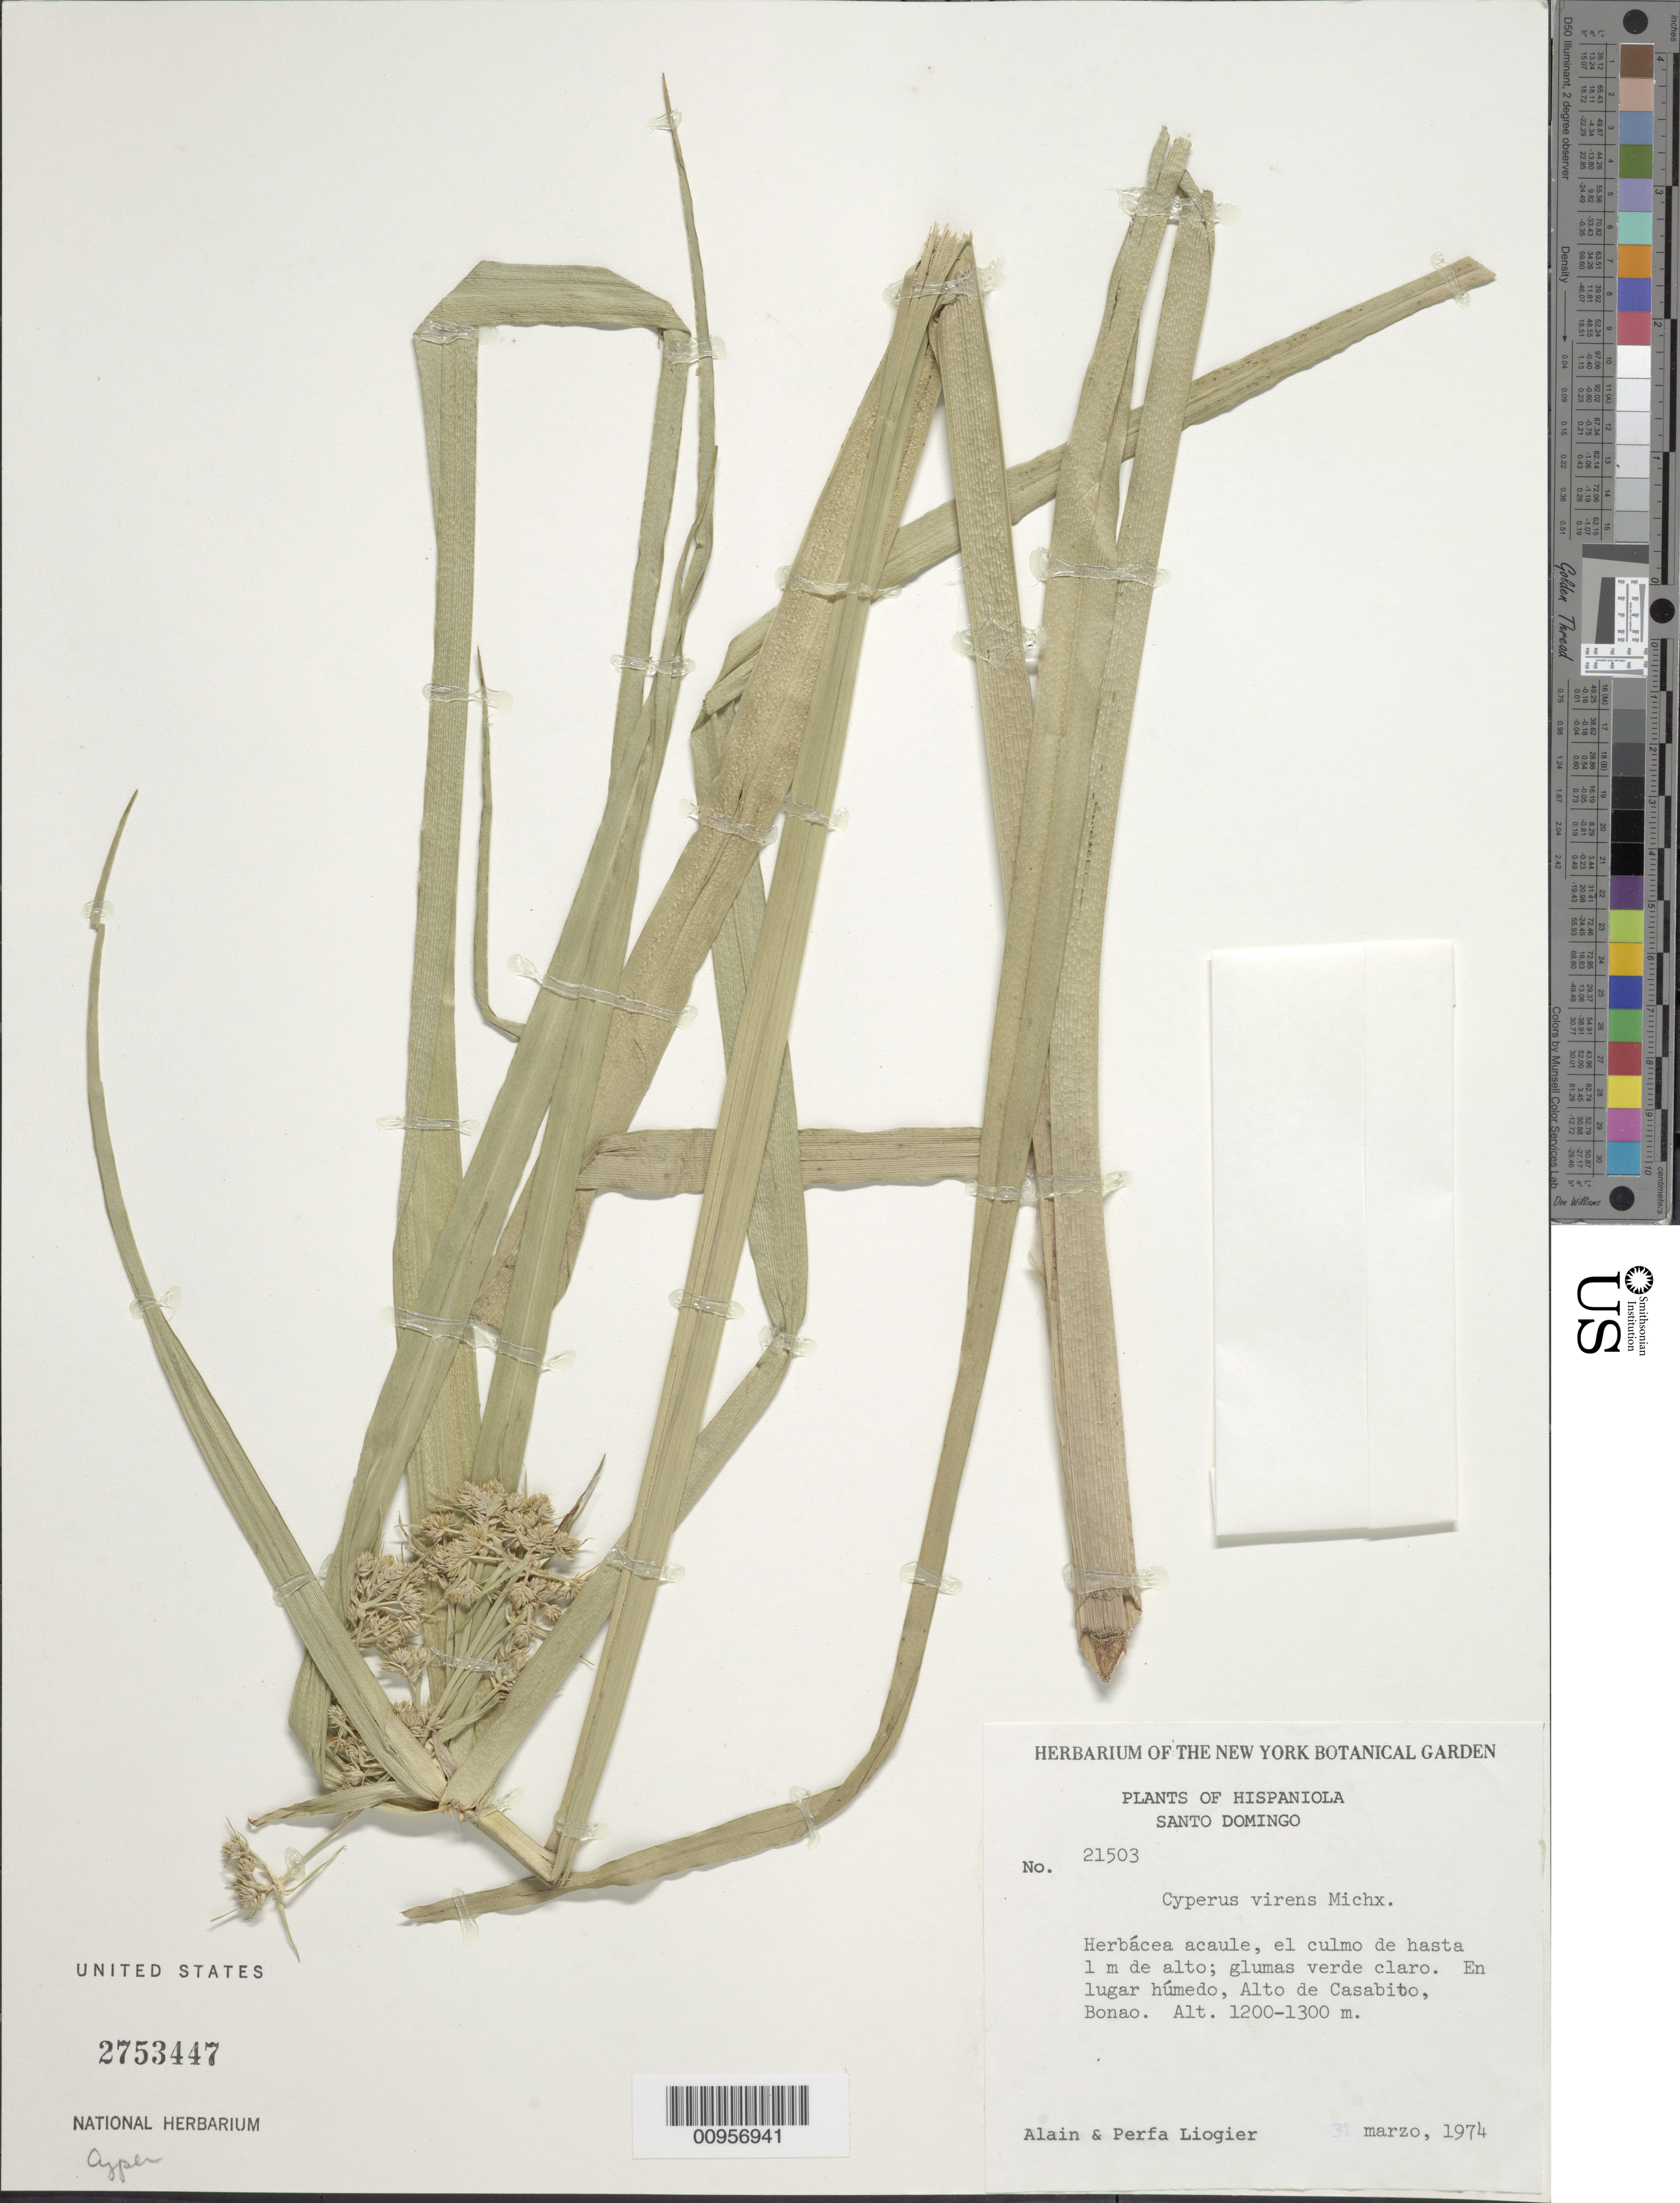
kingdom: Plantae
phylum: Tracheophyta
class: Liliopsida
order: Poales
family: Cyperaceae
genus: Cyperus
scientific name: Cyperus virens var. virens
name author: Michx.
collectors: A. H. Liogier & M. P. Liogier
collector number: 21503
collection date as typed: Mar 1974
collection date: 1974-03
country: Dominican Republic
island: Hispaniola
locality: Alto de Casabito, Bonao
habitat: En lugar húmedo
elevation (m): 1200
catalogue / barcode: US 2753447